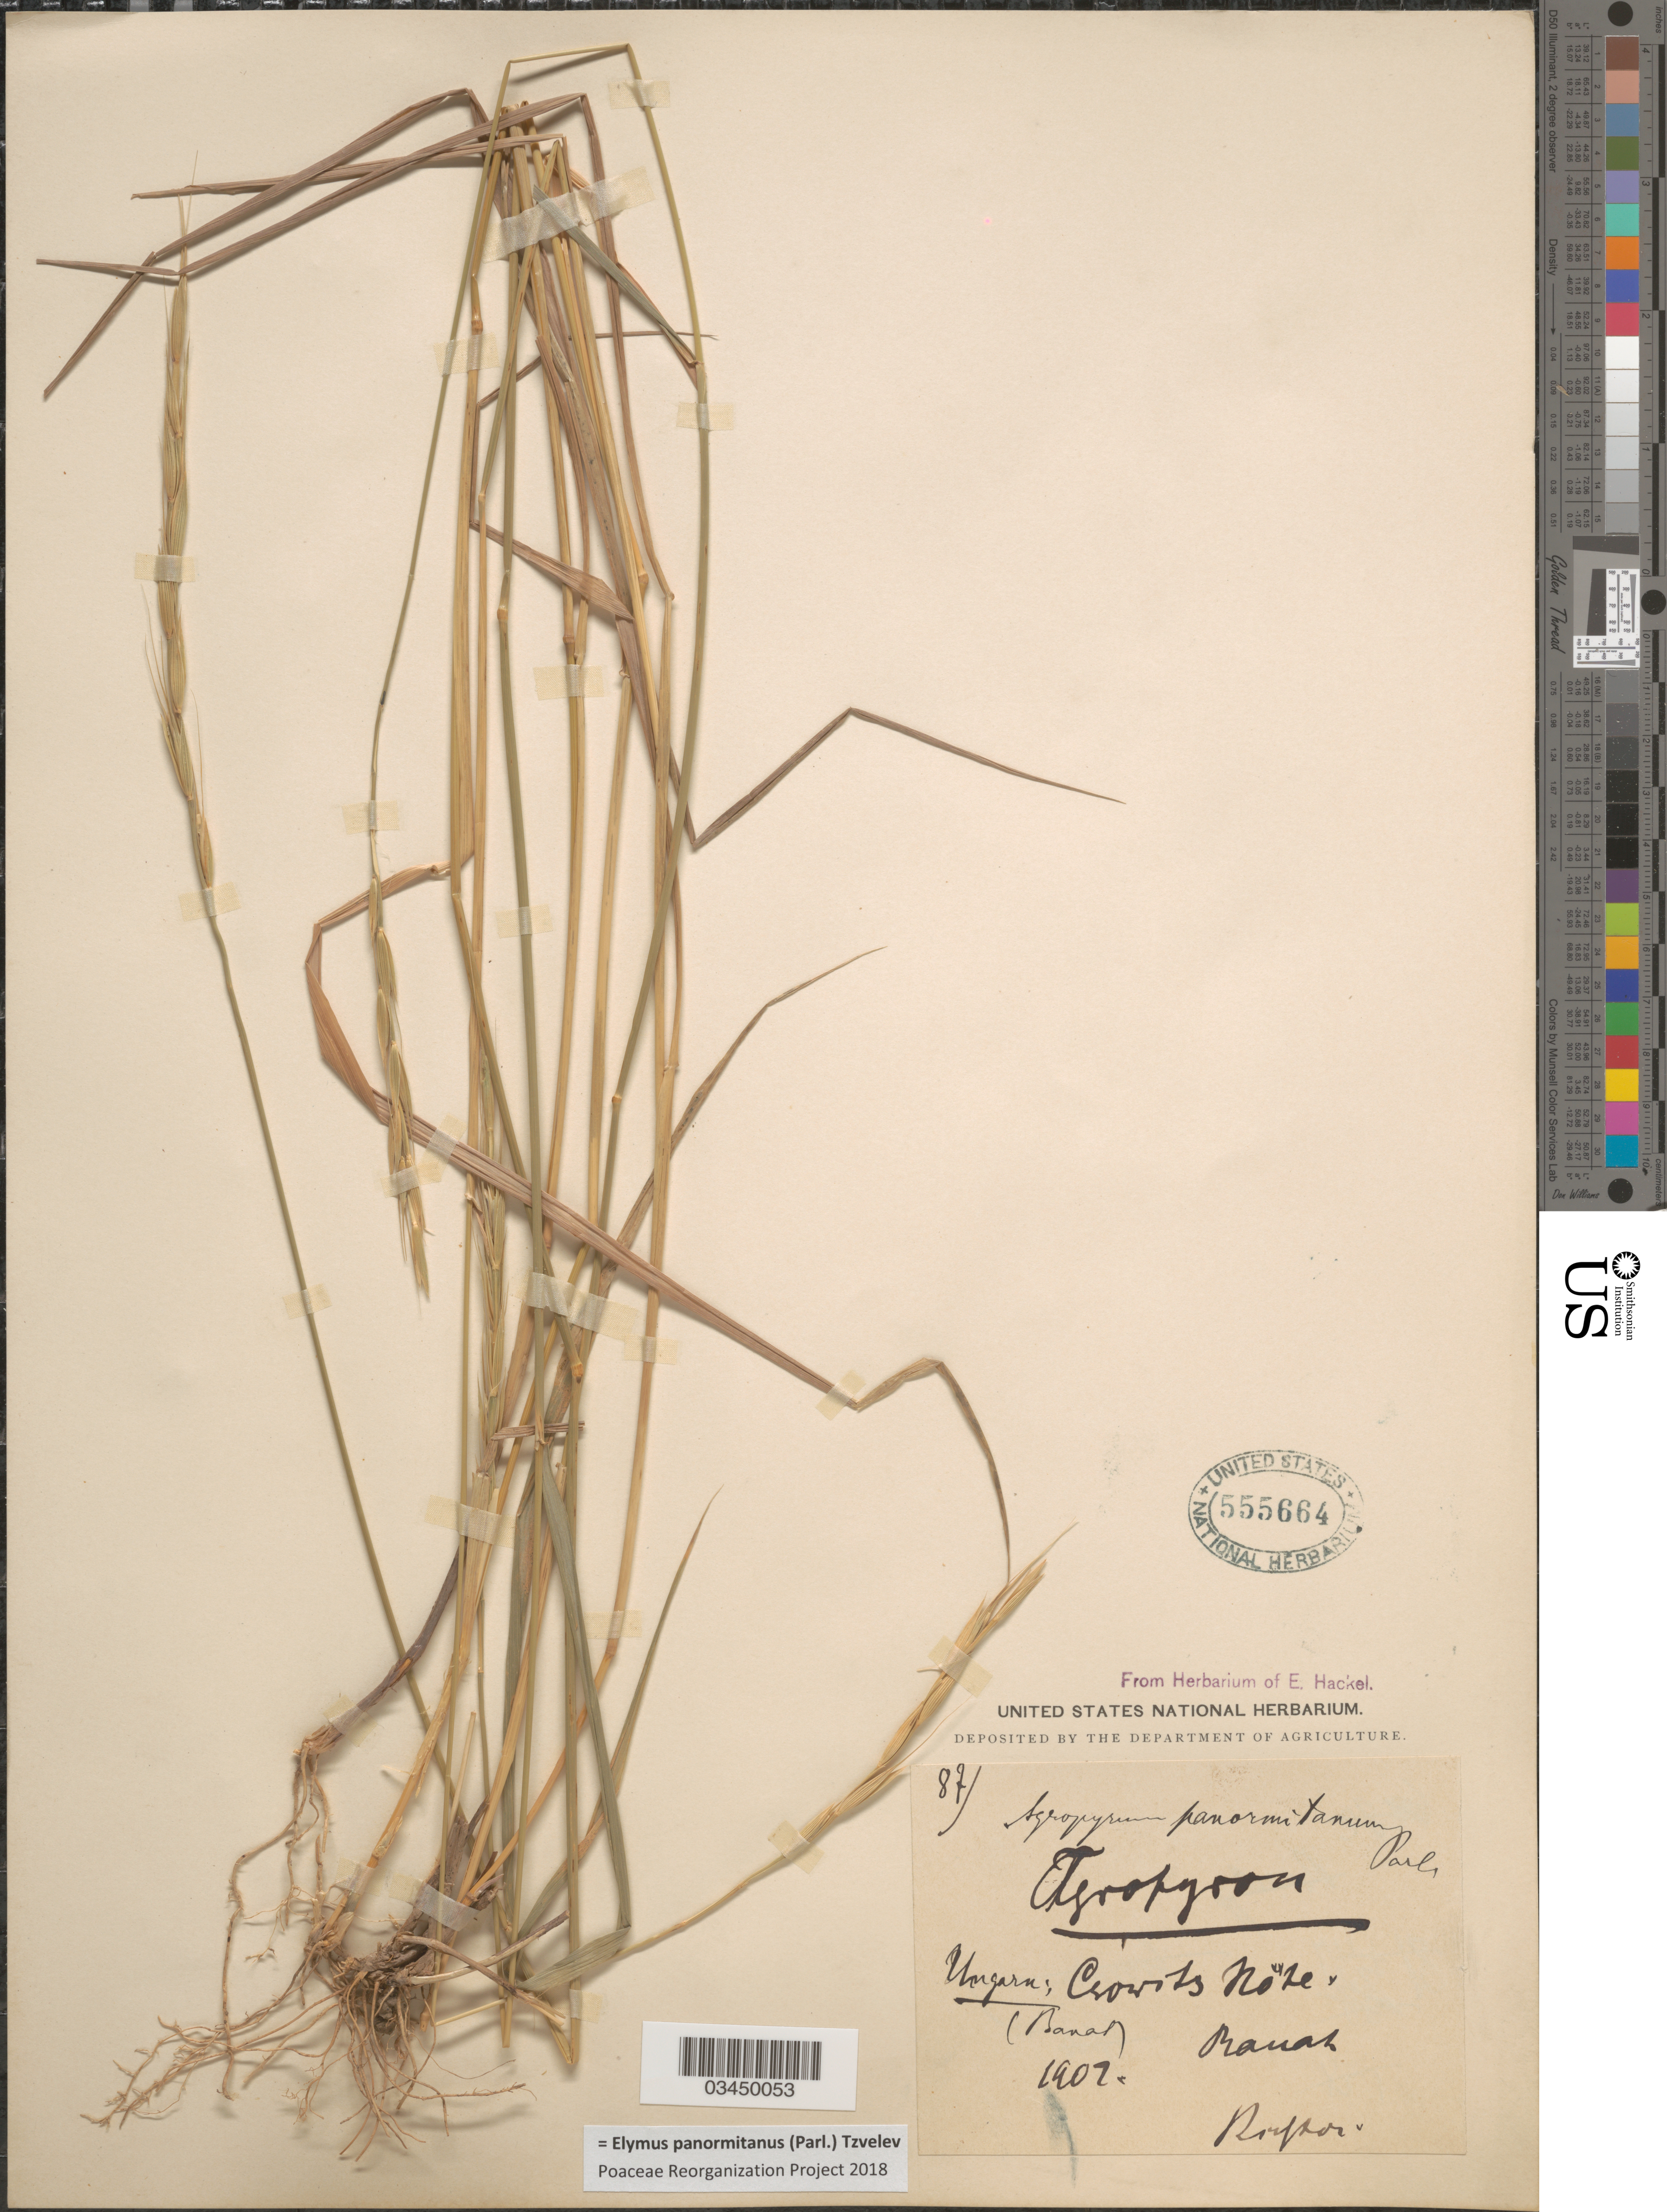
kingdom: Plantae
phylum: Tracheophyta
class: Liliopsida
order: Poales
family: Poaceae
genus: Elymus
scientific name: Elymus panormitanus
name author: (Parl.) Tzvelev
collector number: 87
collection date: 1902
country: Hungary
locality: Ungarn. Crowits Nöte (Banah).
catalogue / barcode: US 555664